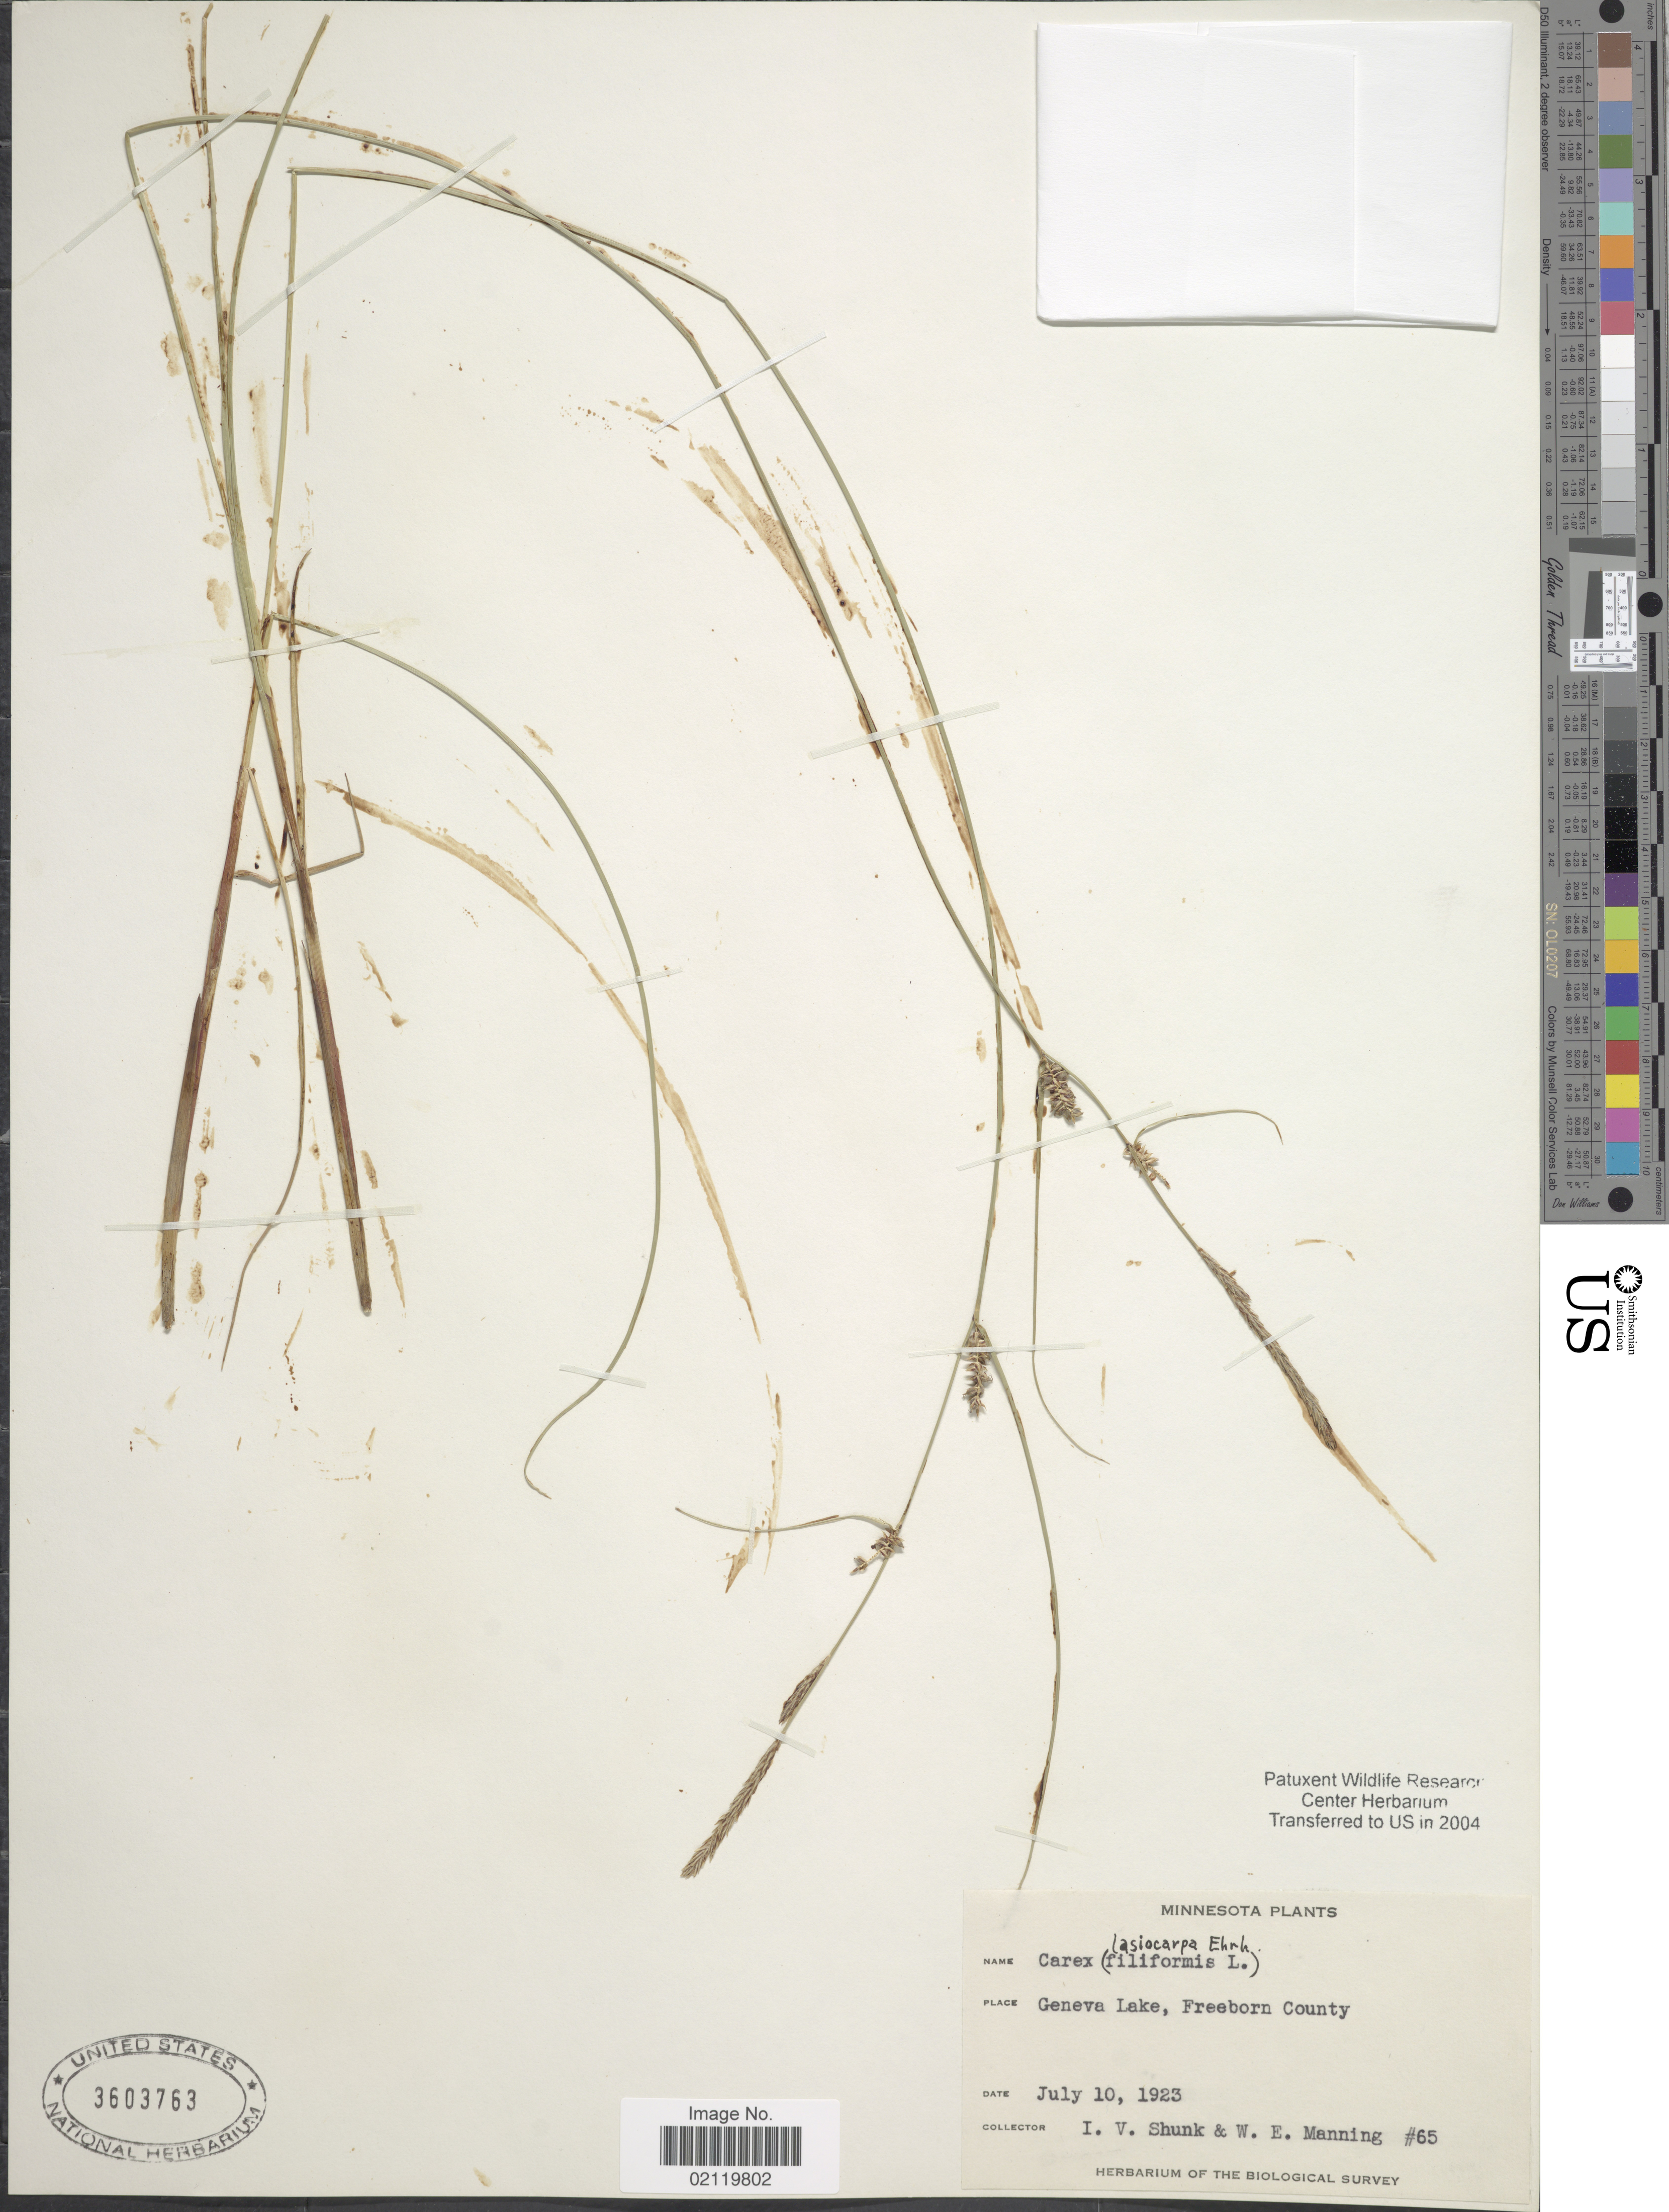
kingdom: Plantae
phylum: Tracheophyta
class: Liliopsida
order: Poales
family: Cyperaceae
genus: Carex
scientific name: Carex lasiocarpa var. americana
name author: Fernald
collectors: I. Shunk & W. Manning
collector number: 65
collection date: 1923-07-10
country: United States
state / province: Minnesota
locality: Geneva Lake, Freeborn County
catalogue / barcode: US 3603763